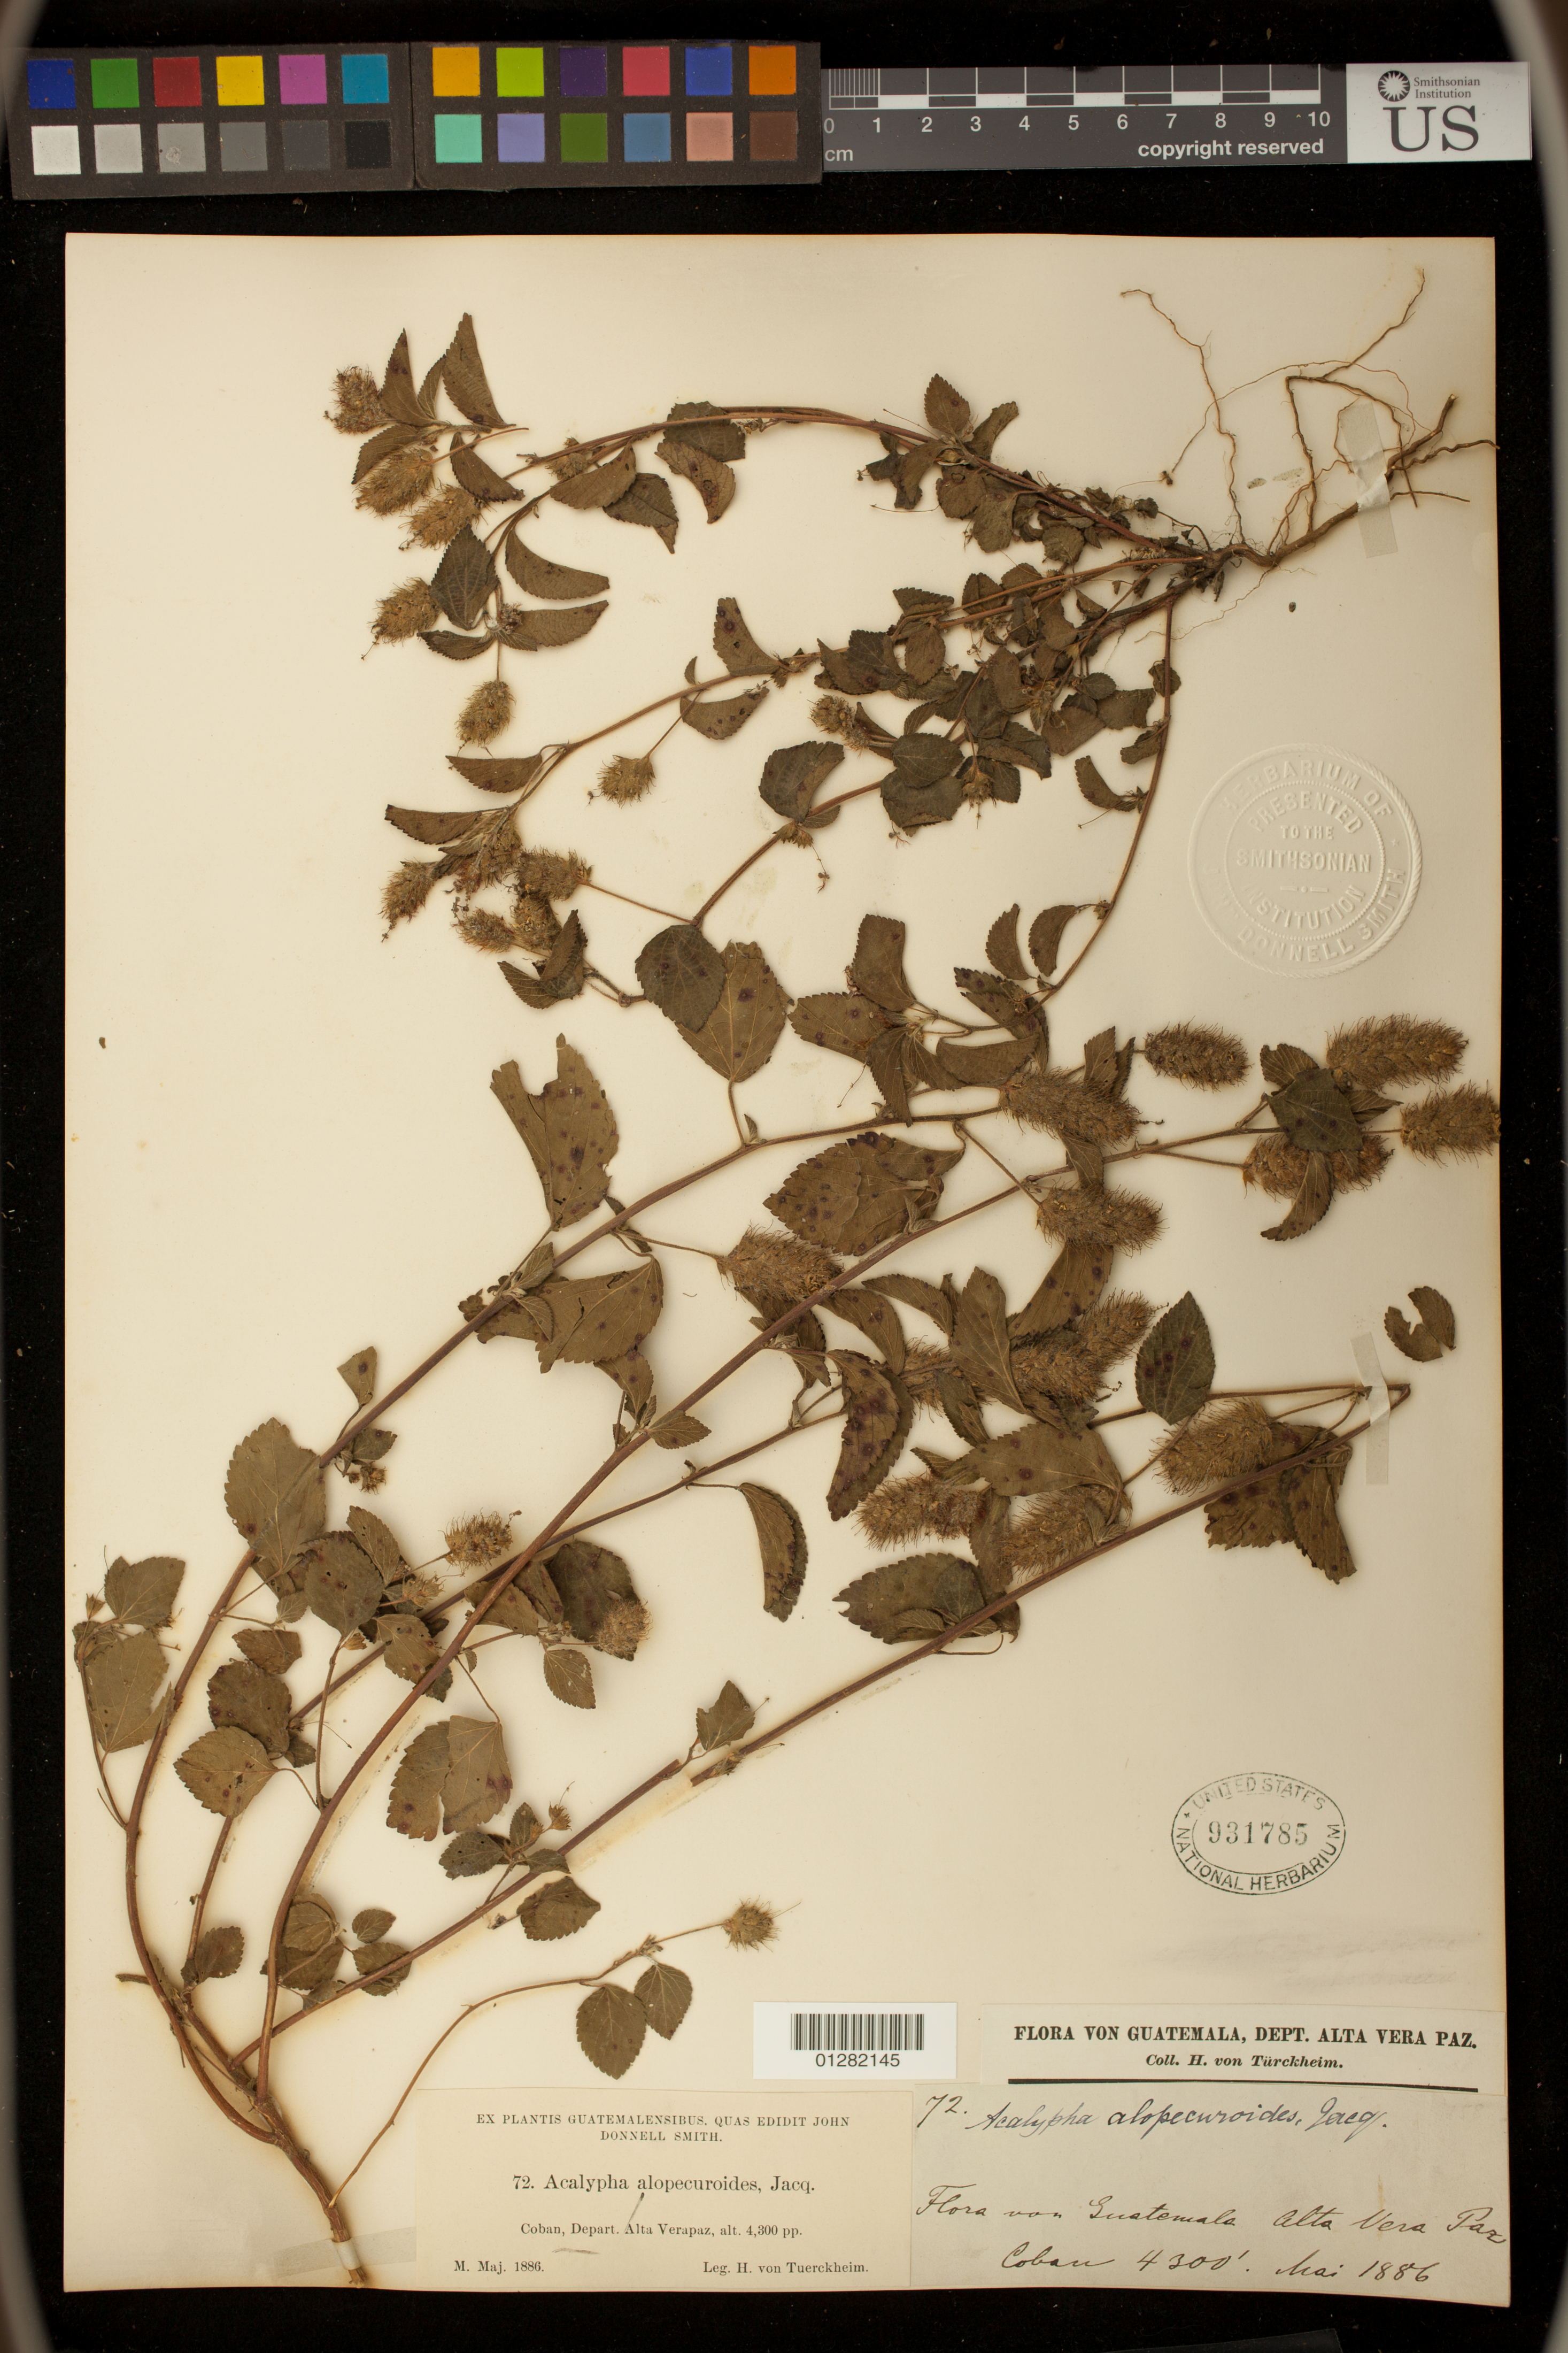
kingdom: Plantae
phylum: Tracheophyta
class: Magnoliopsida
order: Malpighiales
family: Euphorbiaceae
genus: Acalypha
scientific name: Acalypha arvensis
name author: Poepp.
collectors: H. von Türckheim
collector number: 72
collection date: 1886-05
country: Guatemala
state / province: Alta Verapaz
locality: Coban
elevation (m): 1311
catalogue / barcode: US 931785